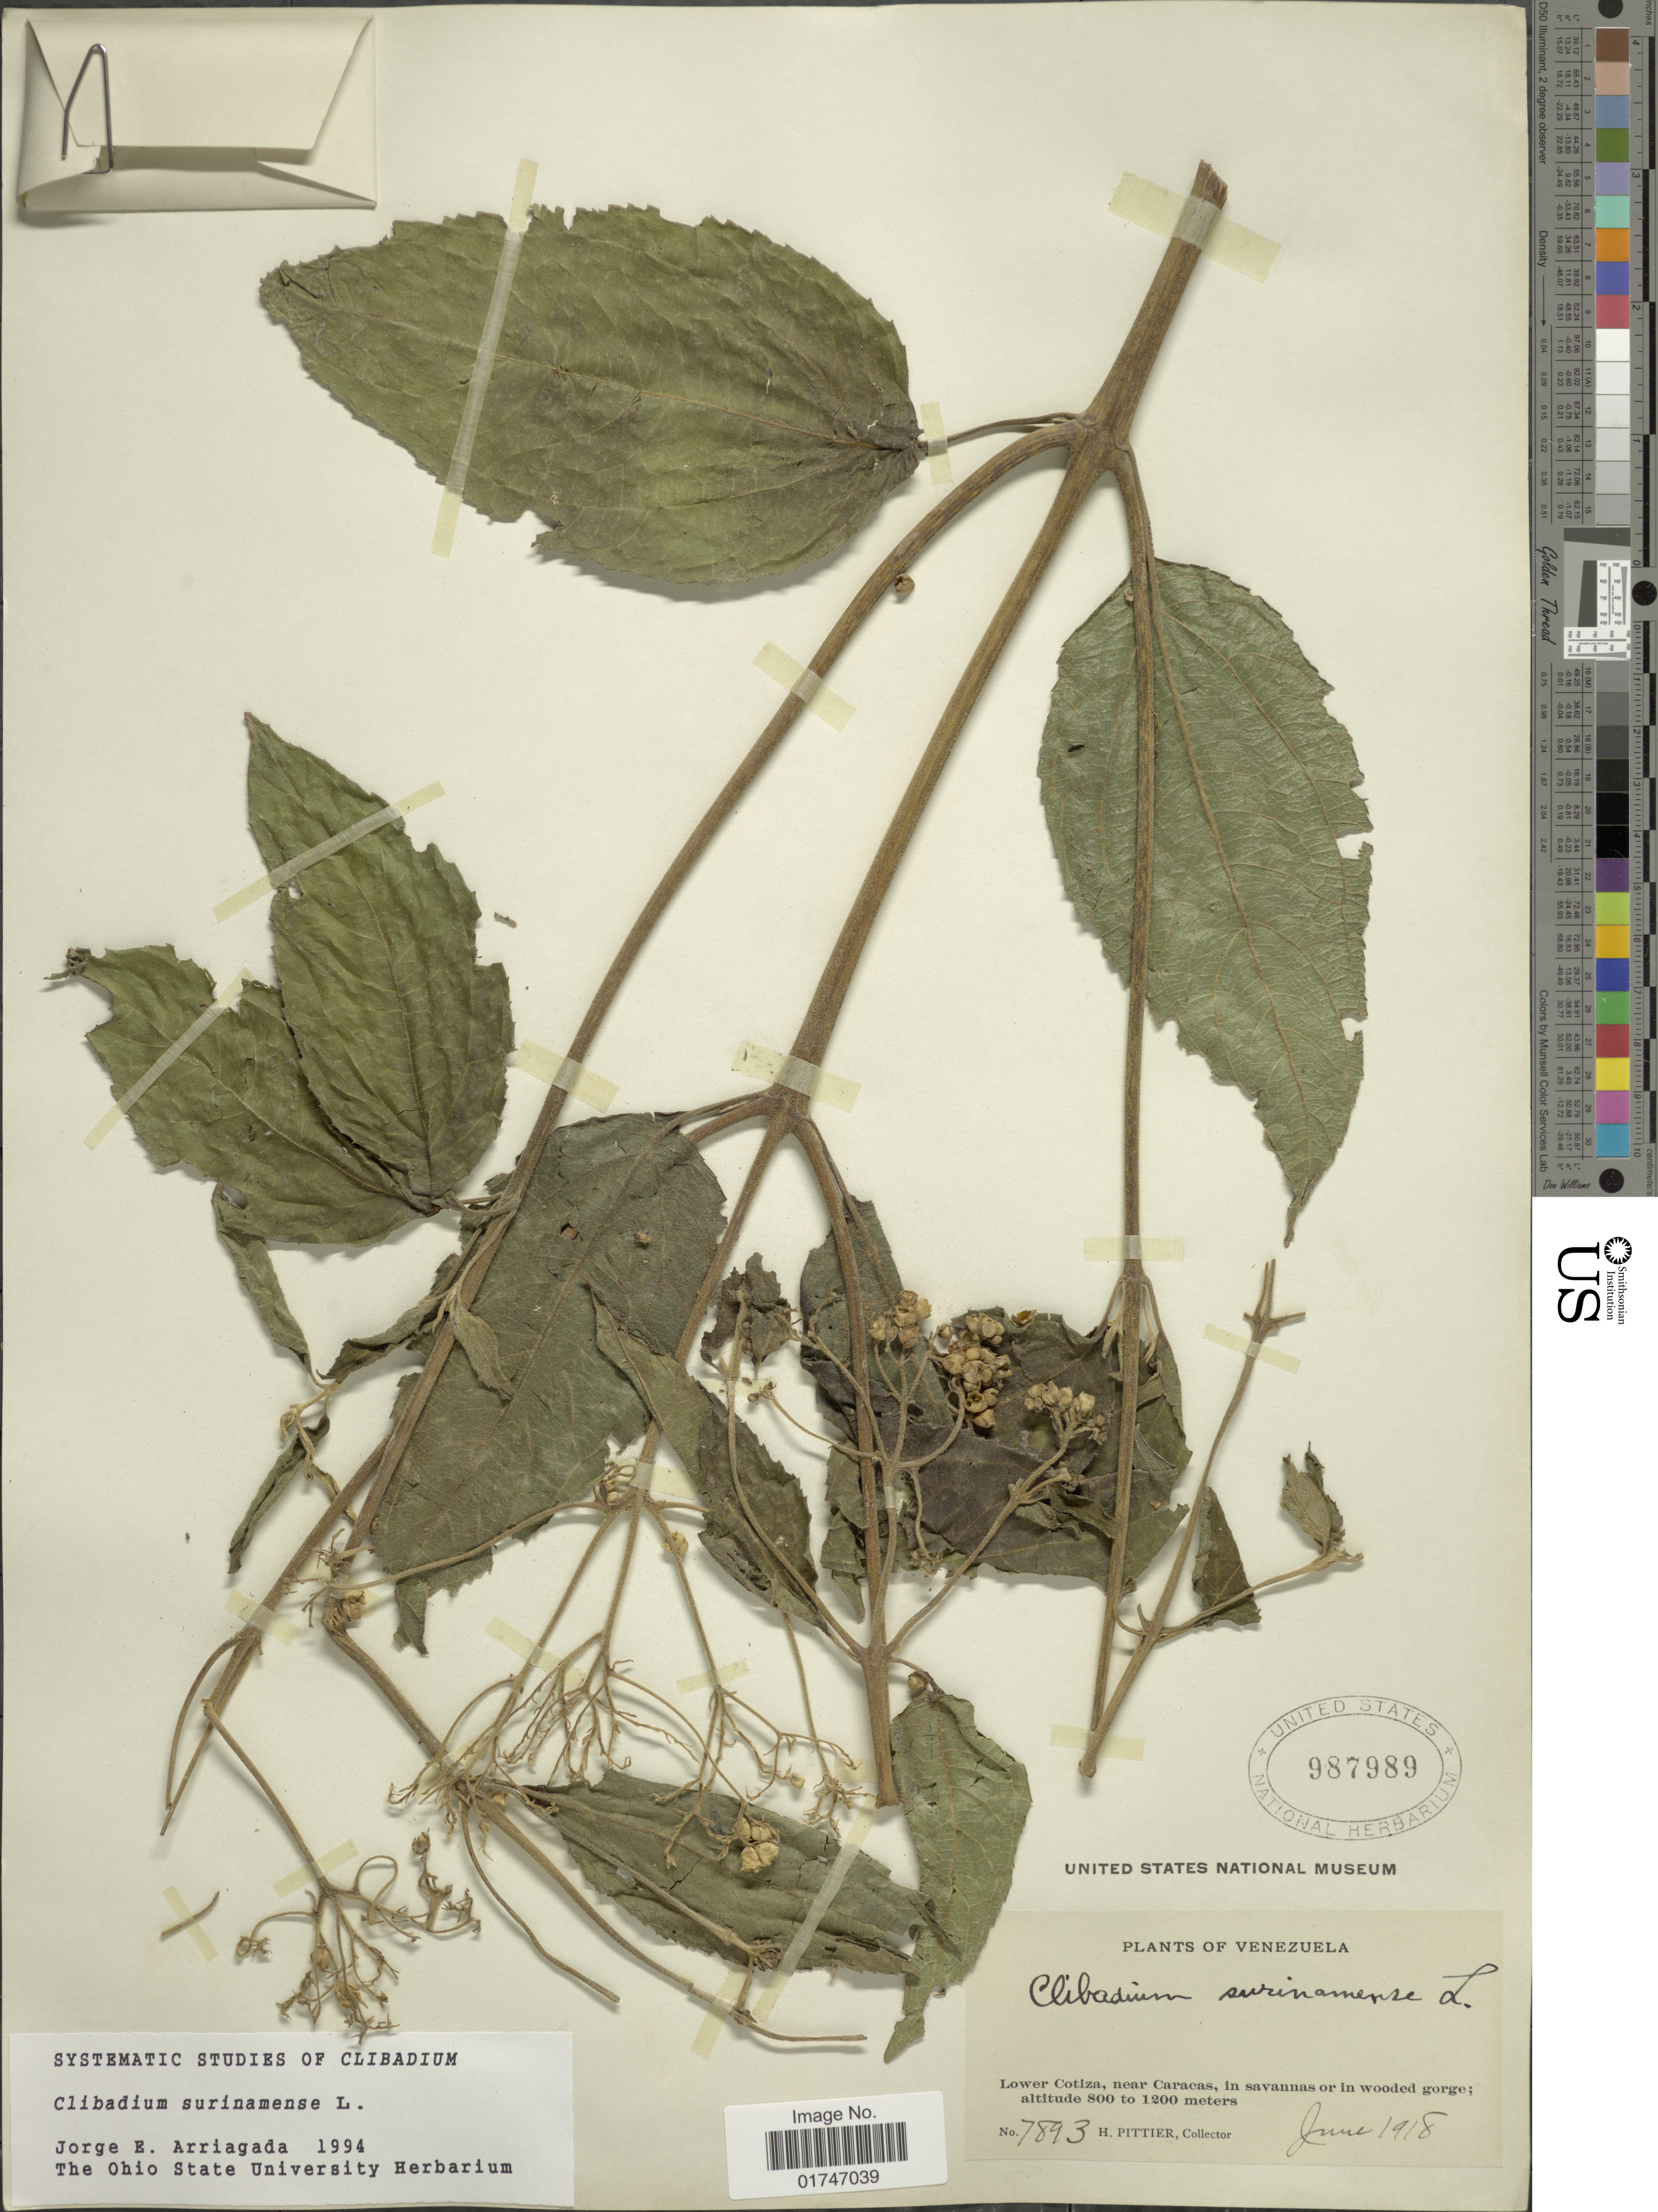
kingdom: Plantae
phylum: Tracheophyta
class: Magnoliopsida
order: Asterales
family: Asteraceae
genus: Clibadium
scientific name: Clibadium surinamense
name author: L.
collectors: H. F. Pittier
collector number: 7893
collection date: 1918-06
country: Venezuela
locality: Lower Cotiza, near Caracas, in savannas or in wooded gorge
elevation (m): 800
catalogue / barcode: US 987989